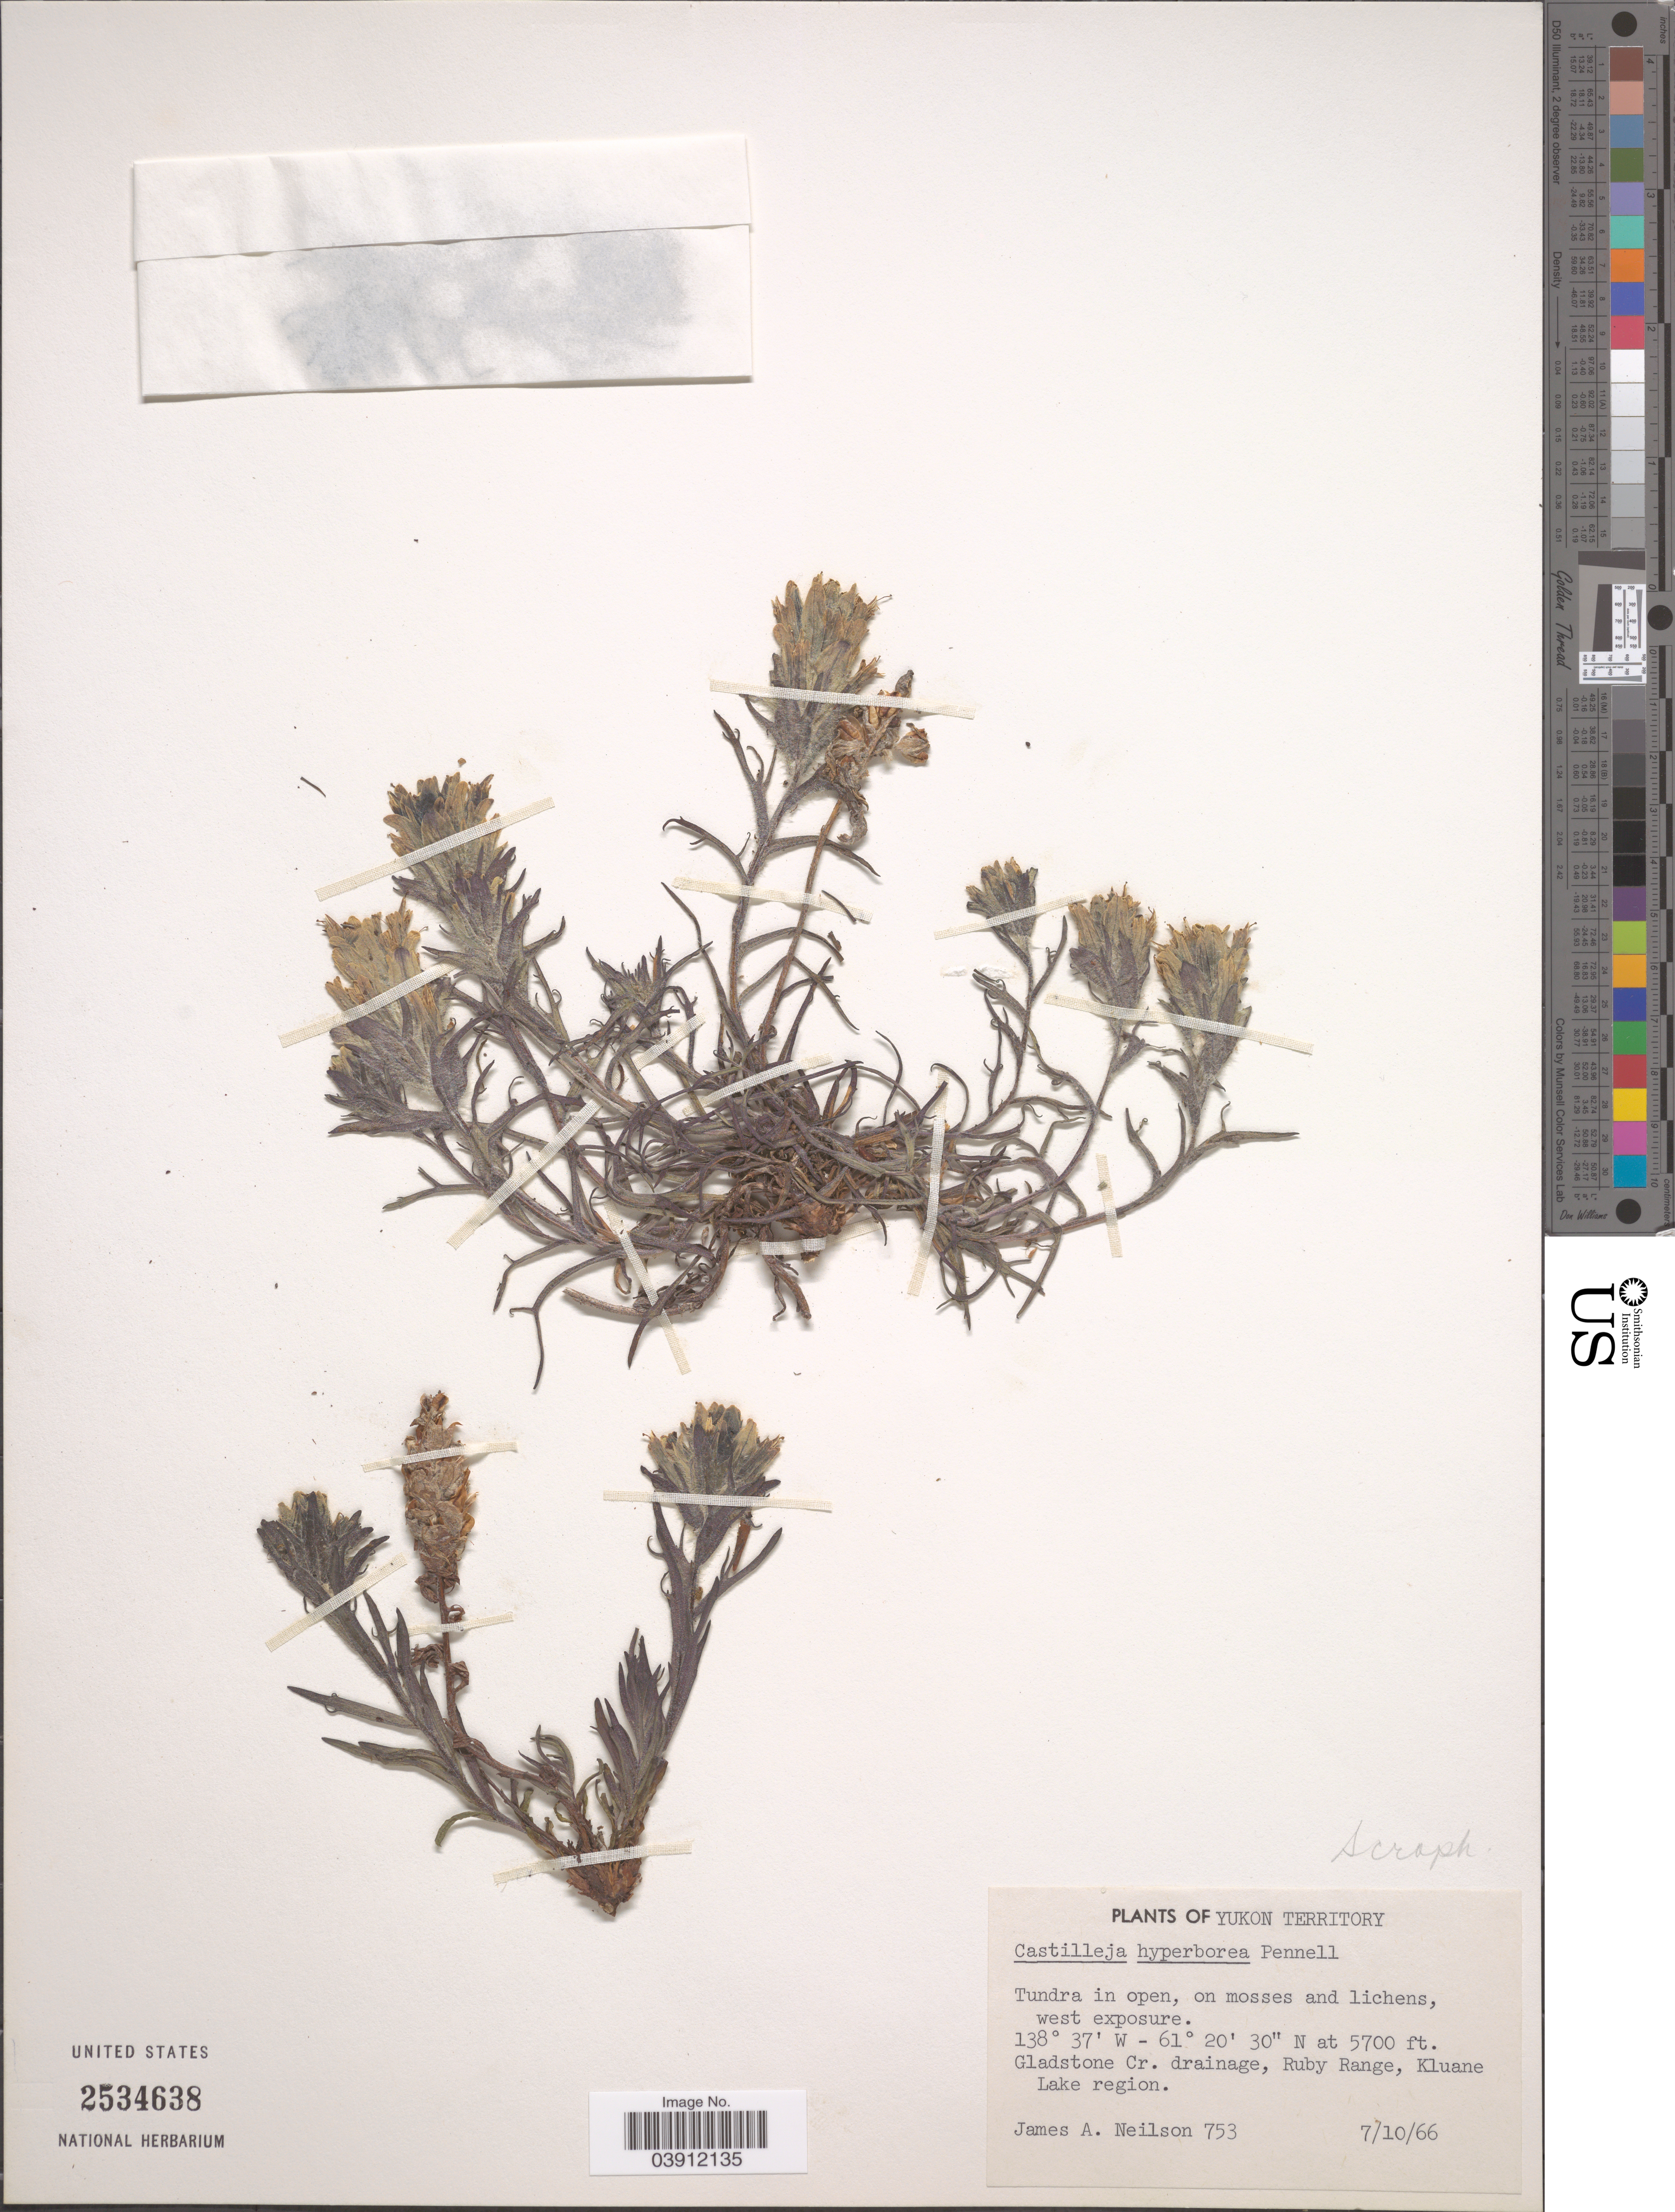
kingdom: Plantae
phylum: Tracheophyta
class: Magnoliopsida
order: Lamiales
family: Orobanchaceae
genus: Castilleja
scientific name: Castilleja hyperborea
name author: Pennell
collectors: J. Neilson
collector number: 753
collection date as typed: Transcribed d/m/y: 7/10/66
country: Canada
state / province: Yukon Territory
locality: Gladstone Cr. drainage, Ruby Range, Kluane Lake region.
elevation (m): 1737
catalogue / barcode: US 2534638